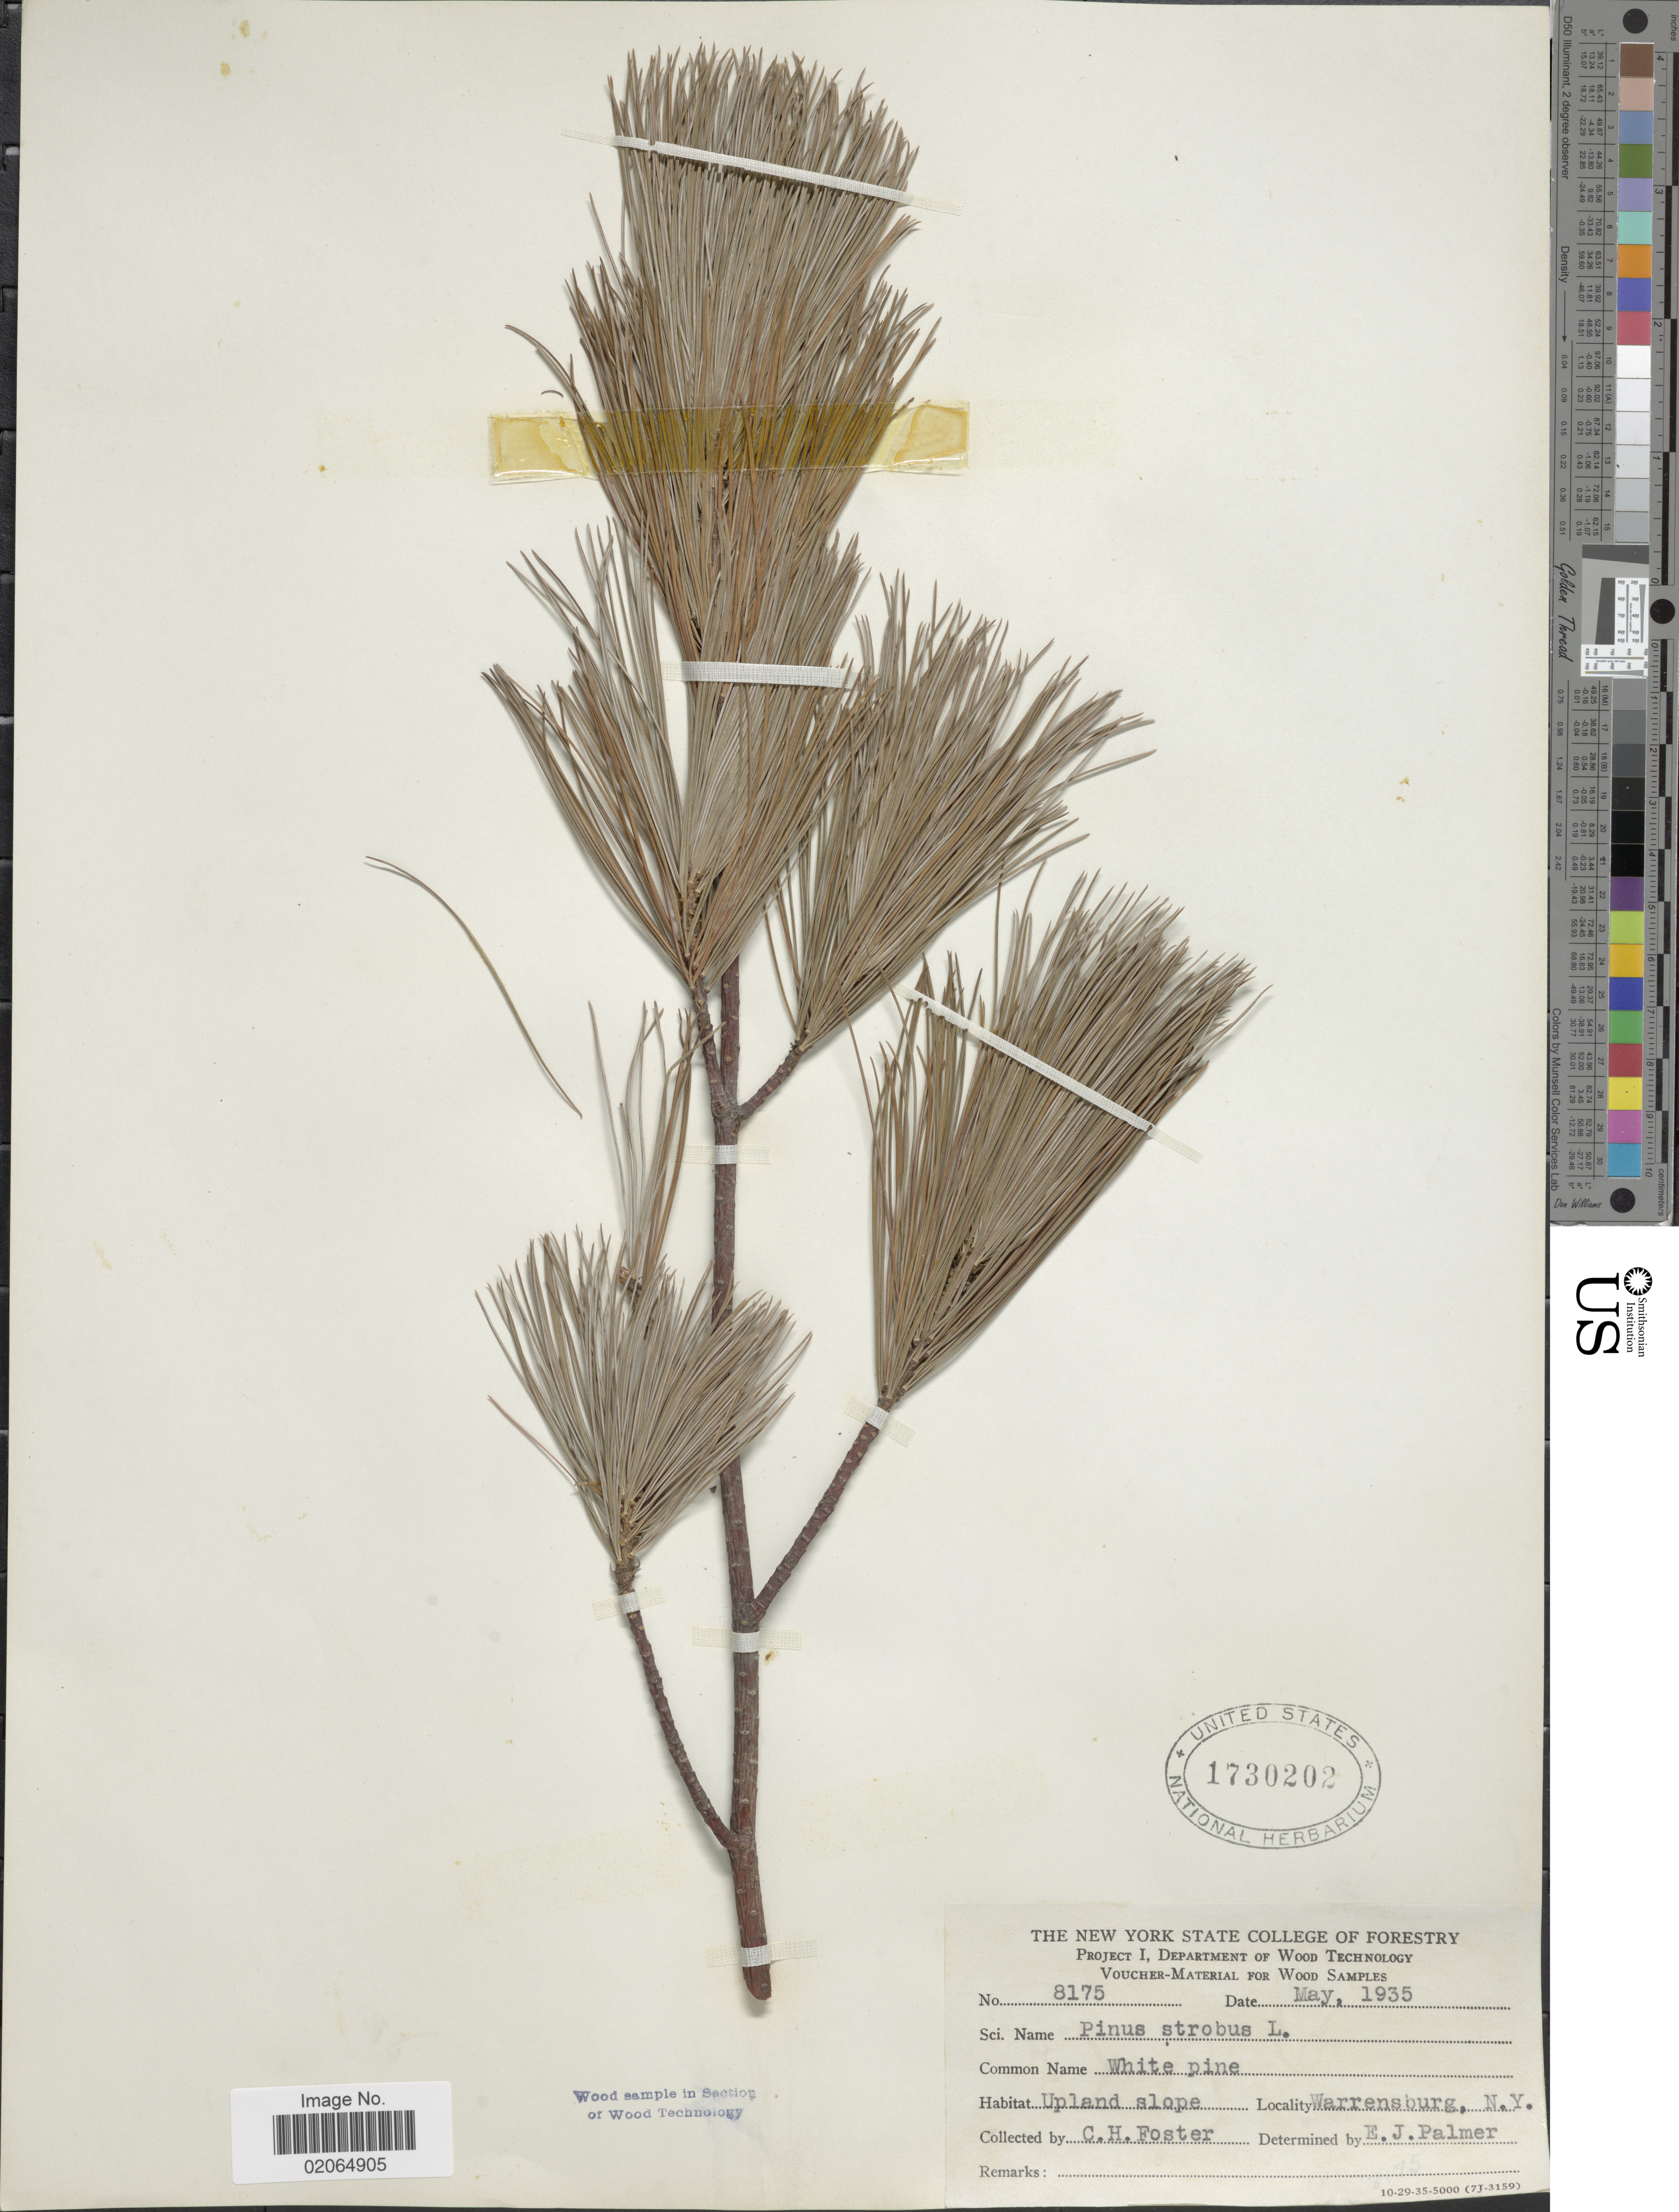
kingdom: Plantae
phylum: Tracheophyta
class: Pinopsida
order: Pinales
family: Pinaceae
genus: Pinus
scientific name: Pinus strobus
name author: L.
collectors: C. Foster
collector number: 8175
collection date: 1935-10-05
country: United States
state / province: New York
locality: Warrensburg, N.Y.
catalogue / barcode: US 1730202